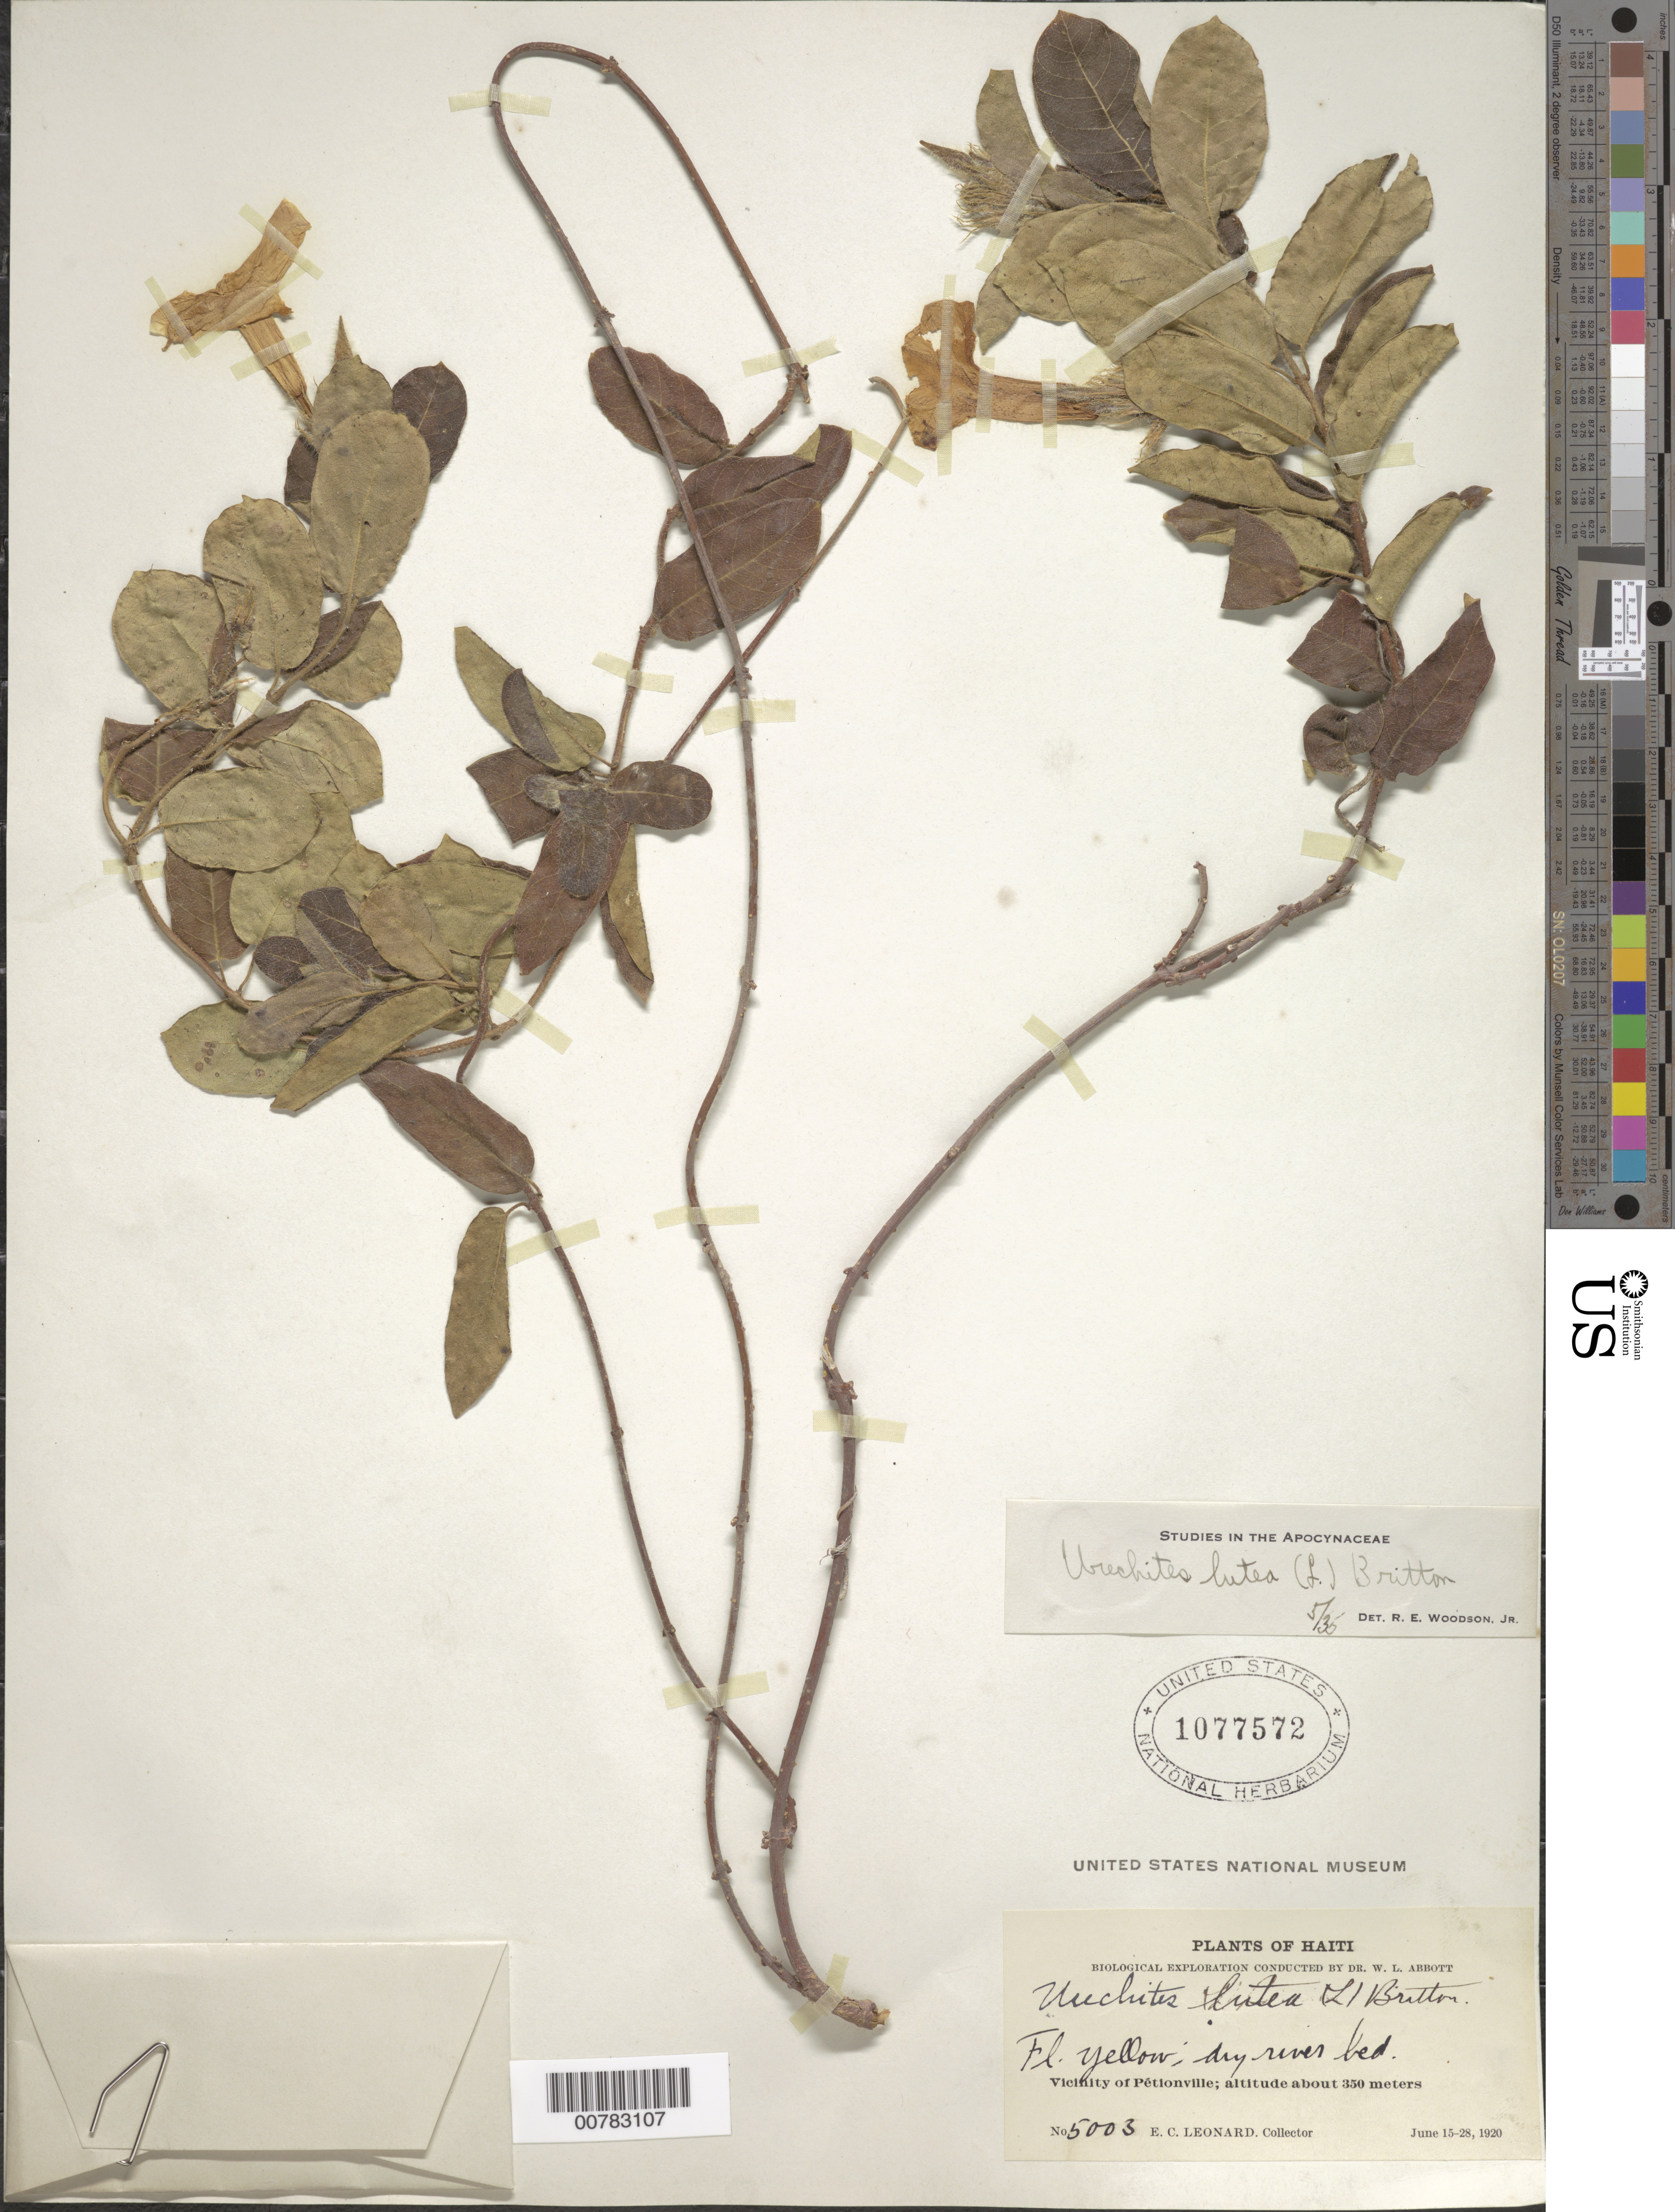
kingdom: Plantae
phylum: Tracheophyta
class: Magnoliopsida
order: Gentianales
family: Apocynaceae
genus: Pentalinon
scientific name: Pentalinon luteum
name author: (L.) B.F. Hansen & Wunderlin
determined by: Woodson, R. E., Jr.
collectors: E. C. Leonard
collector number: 5003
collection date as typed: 15 Jun 1920 28 Jun 1920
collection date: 1920-06-15/1920-06-28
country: Haiti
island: Hispaniola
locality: Vicinity of Pétionville.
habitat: Dry river bed.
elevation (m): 350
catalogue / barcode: US 1077572